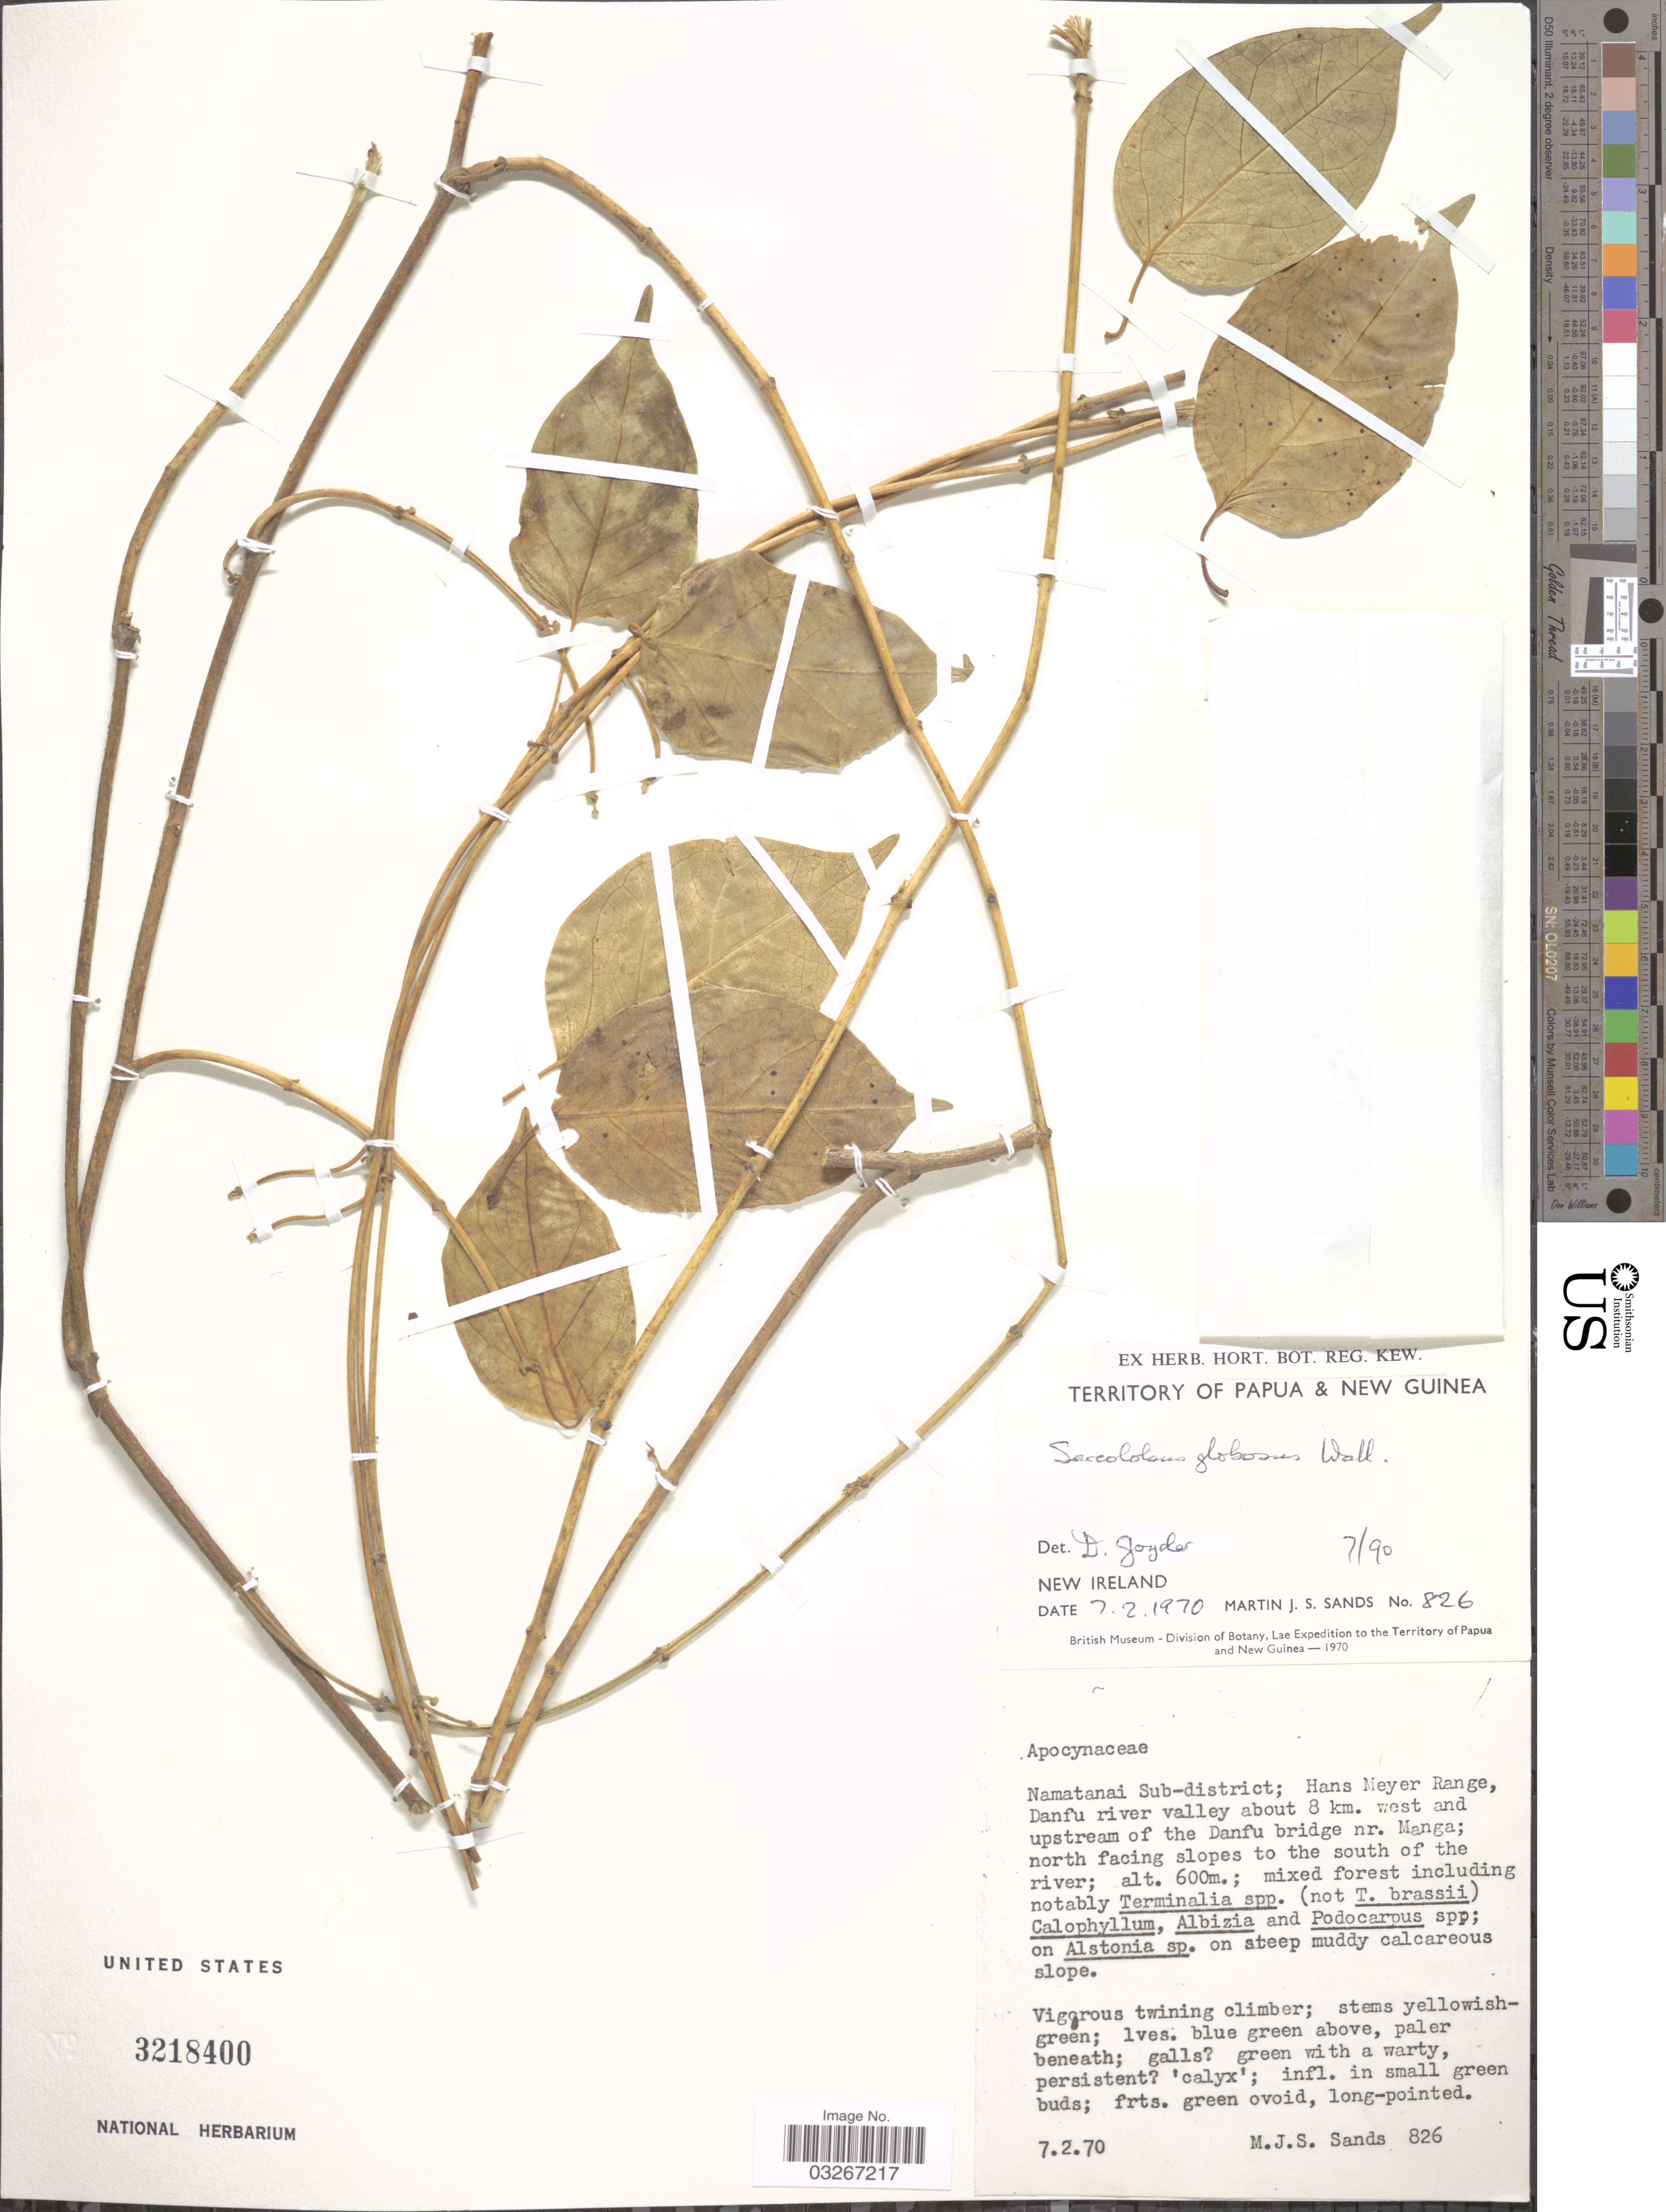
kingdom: Plantae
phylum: Tracheophyta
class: Magnoliopsida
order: Gentianales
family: Apocynaceae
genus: Sarcolobus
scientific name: Sarcolobus globosus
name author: Wall.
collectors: M. Sands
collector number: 826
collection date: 1970-02-07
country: Papua New Guinea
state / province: New Ireland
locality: Namatanai Sub-district; Hans Meyer Range, Danfu river valley about 8 km. west and upstream of the Danfu bridge nr. Manga; north facing slopes to the south of the river.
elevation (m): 600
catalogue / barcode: US 3218400